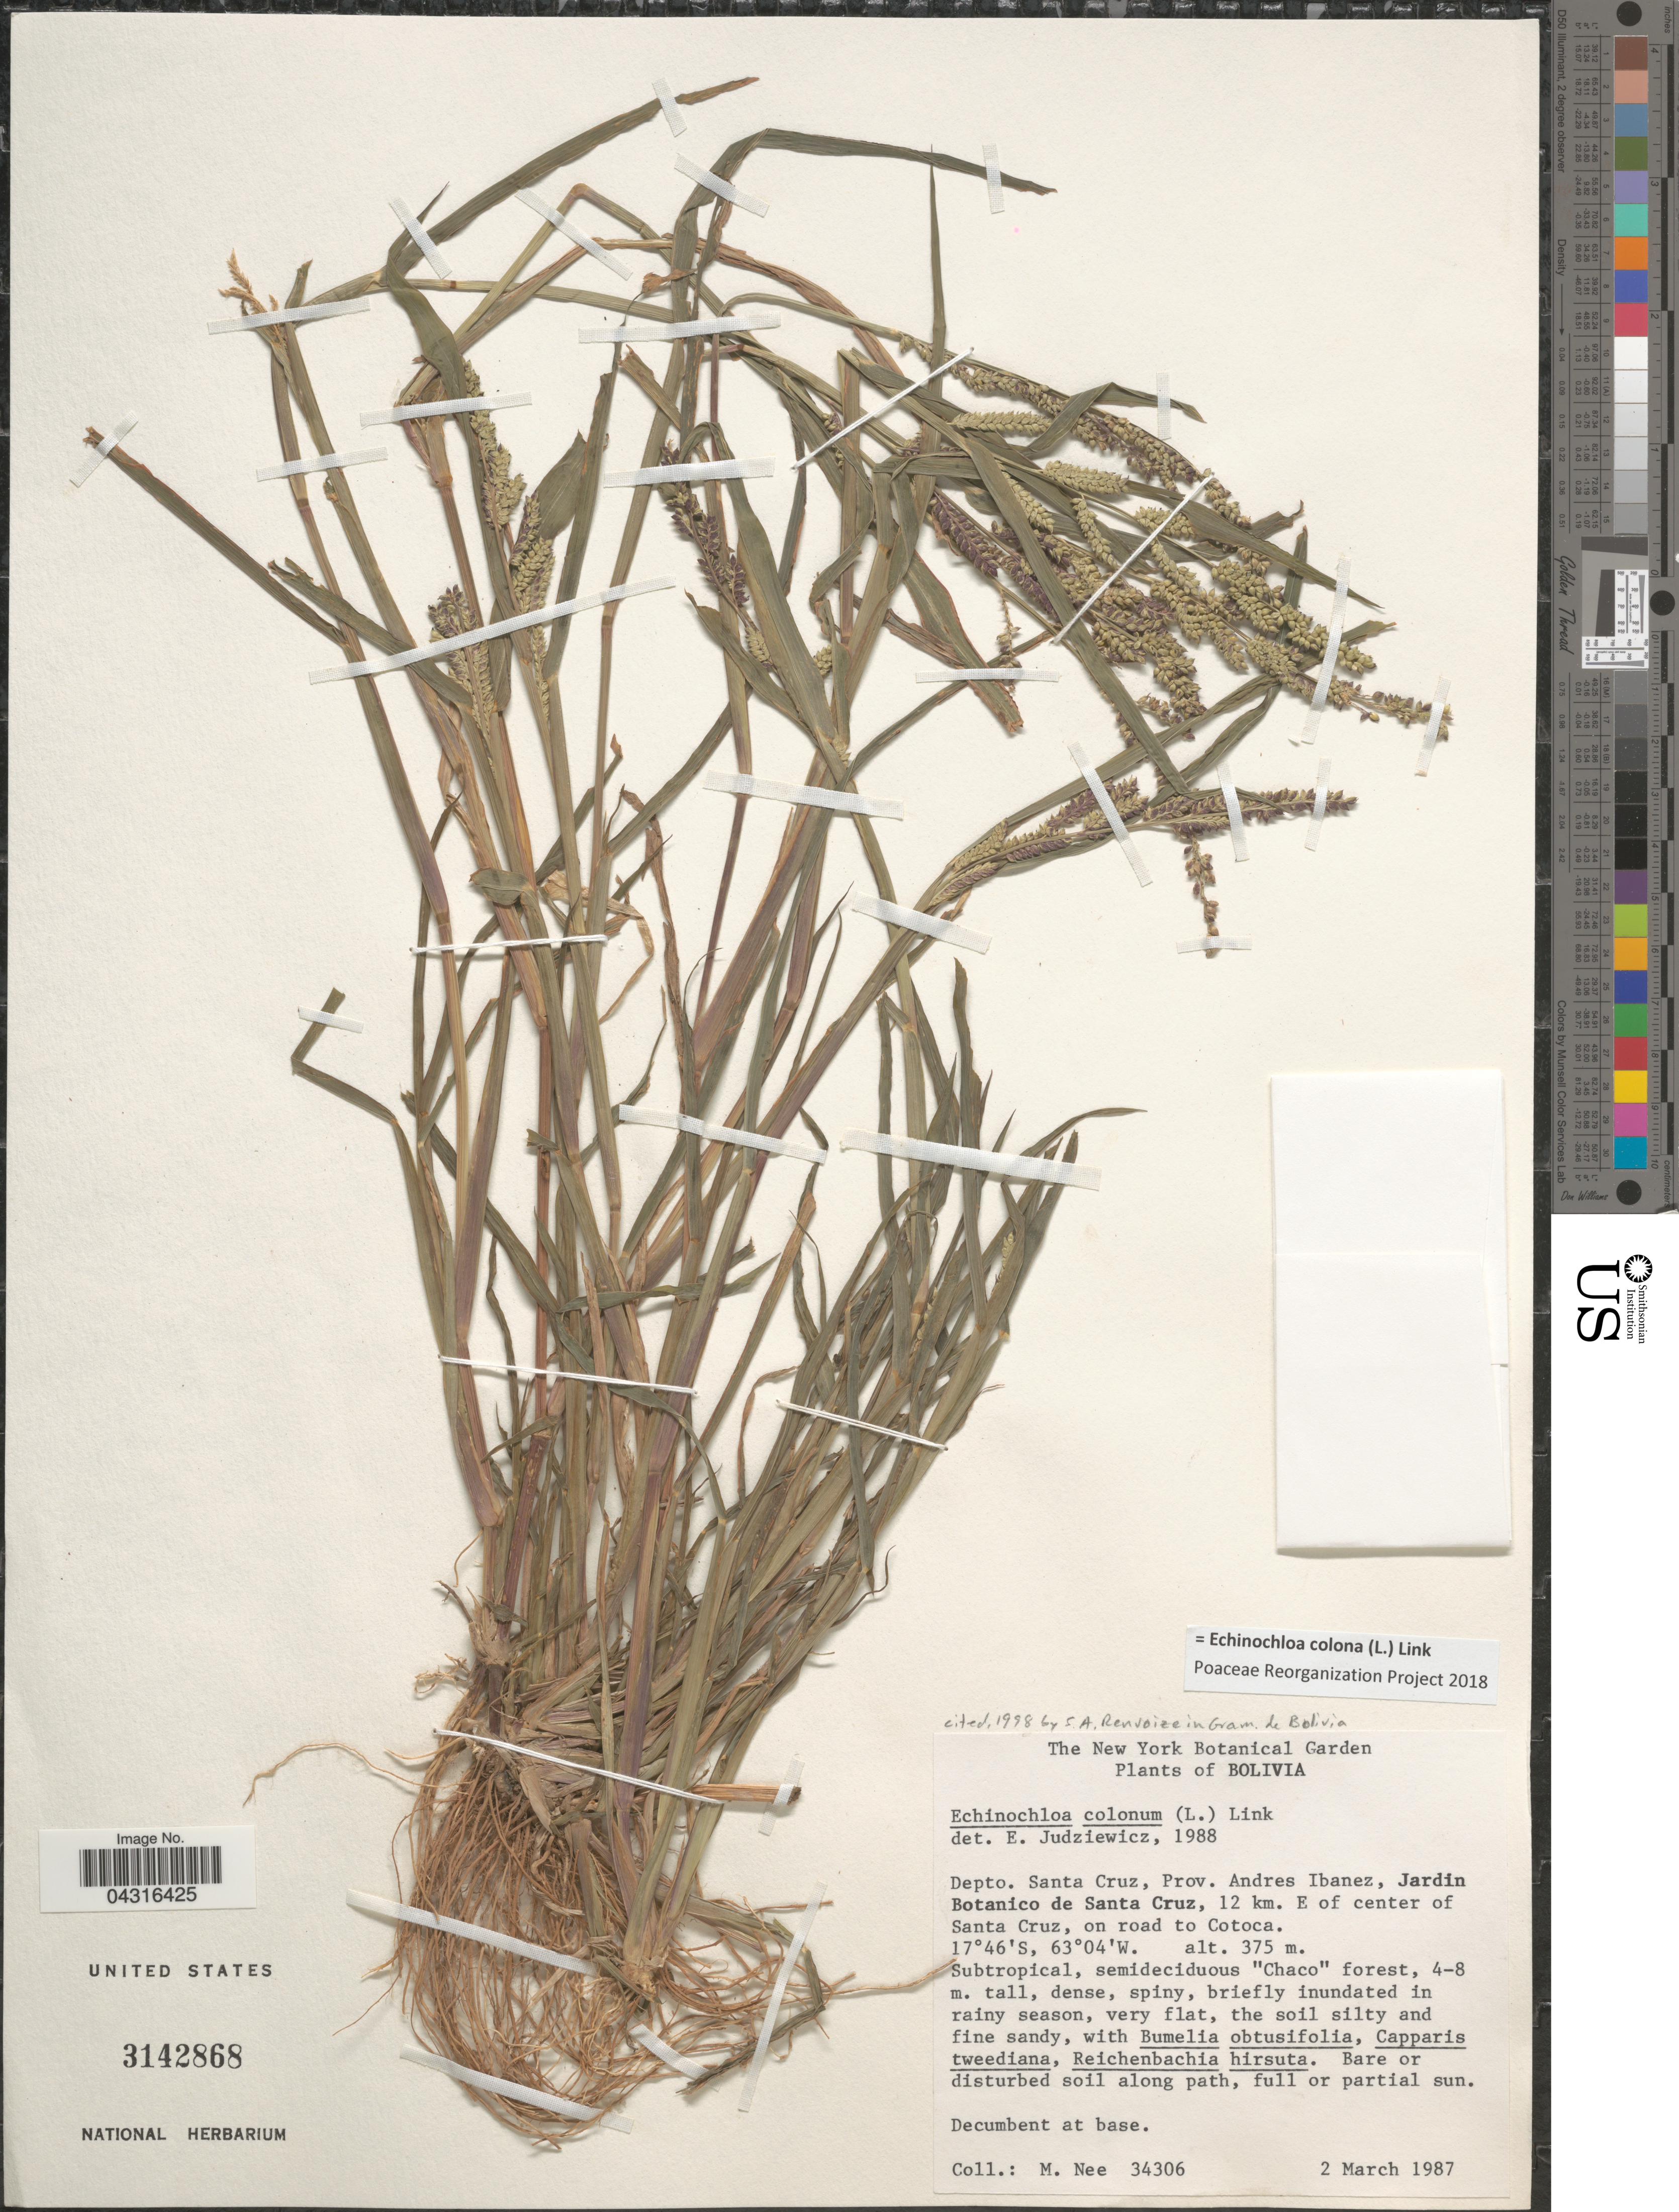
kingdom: Plantae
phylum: Tracheophyta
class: Liliopsida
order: Poales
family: Poaceae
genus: Echinochloa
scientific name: Echinochloa colona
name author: (L.) Link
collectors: M. Nee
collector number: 34306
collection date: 1987-03-02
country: Bolivia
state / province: Santa Cruz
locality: Depto. Santa Cruz, Prov. Andres Ibanez, Jardin Botanico de Santa Cruz, 12 km. E of center of Santa Cruz, on road to Cotoca.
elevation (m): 375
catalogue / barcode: US 3142868